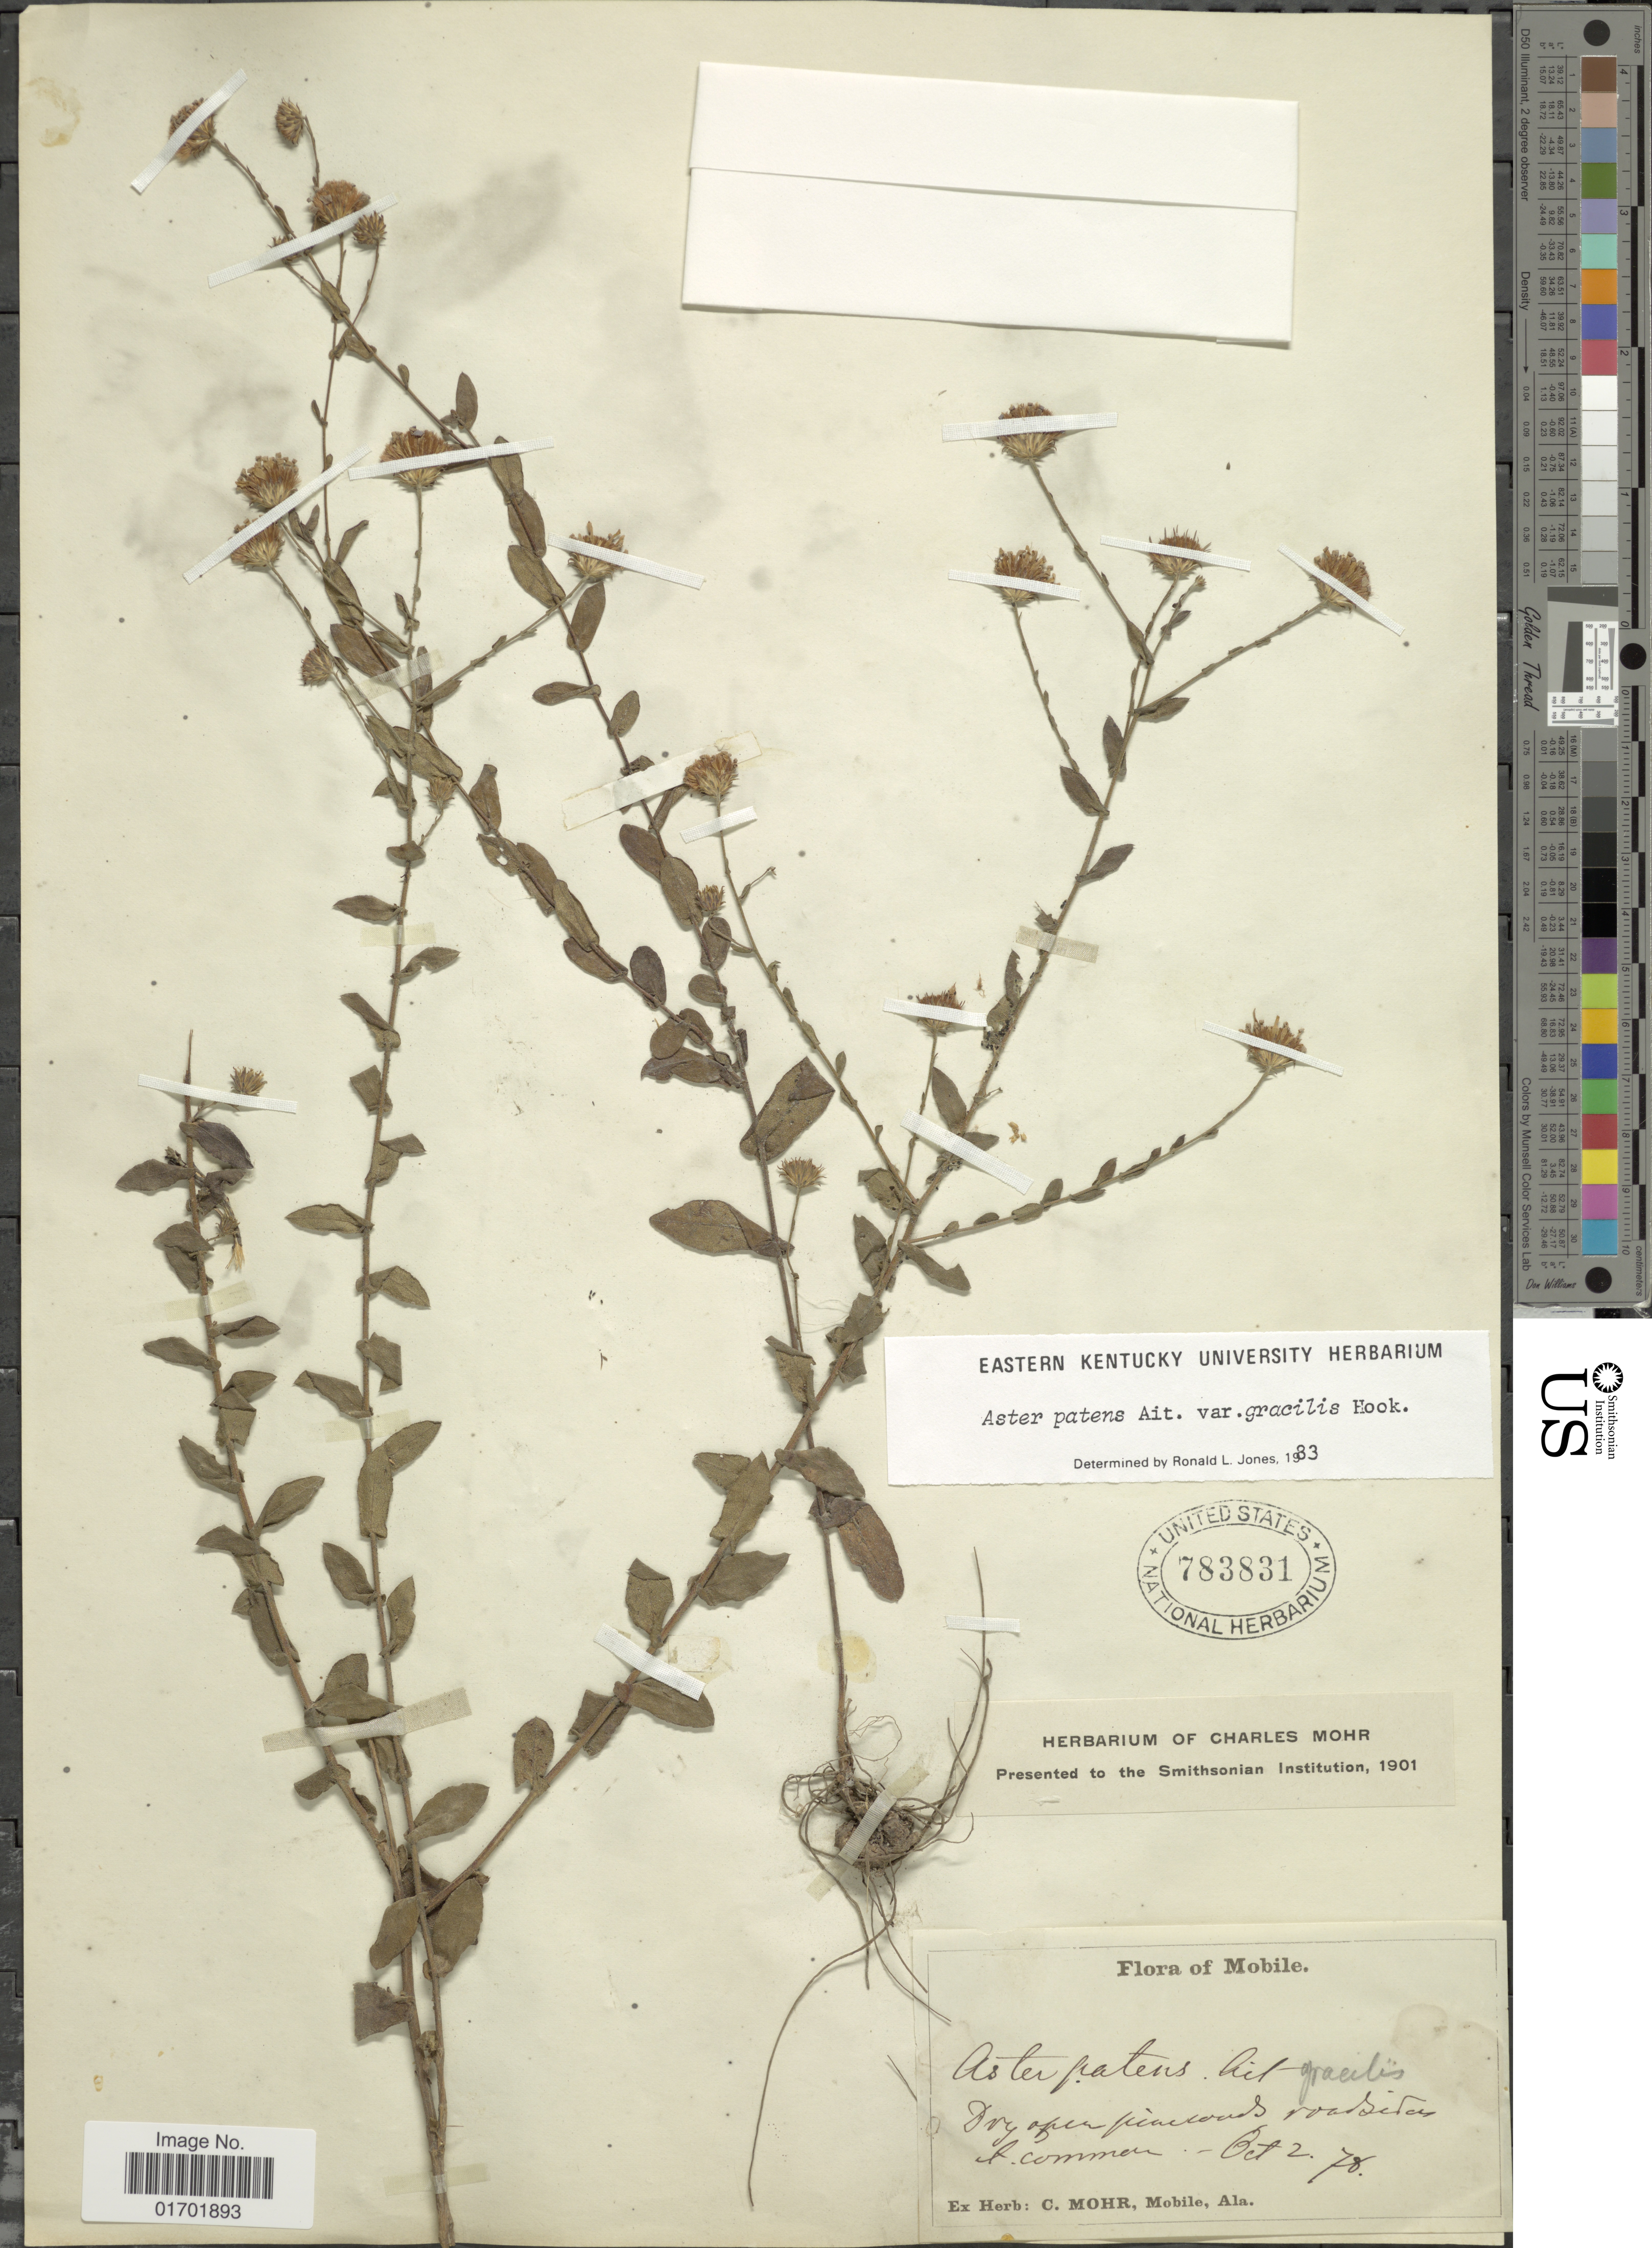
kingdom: Plantae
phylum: Tracheophyta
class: Magnoliopsida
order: Asterales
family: Asteraceae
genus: Symphyotrichum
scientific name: Symphyotrichum patens var. gracile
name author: (Hook.) G.L. Nesom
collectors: ex herb. C. Mohr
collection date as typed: Transcribed d/m/y: 2/10/78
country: United States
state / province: Alabama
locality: Alabama. Mobile.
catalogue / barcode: US 783831